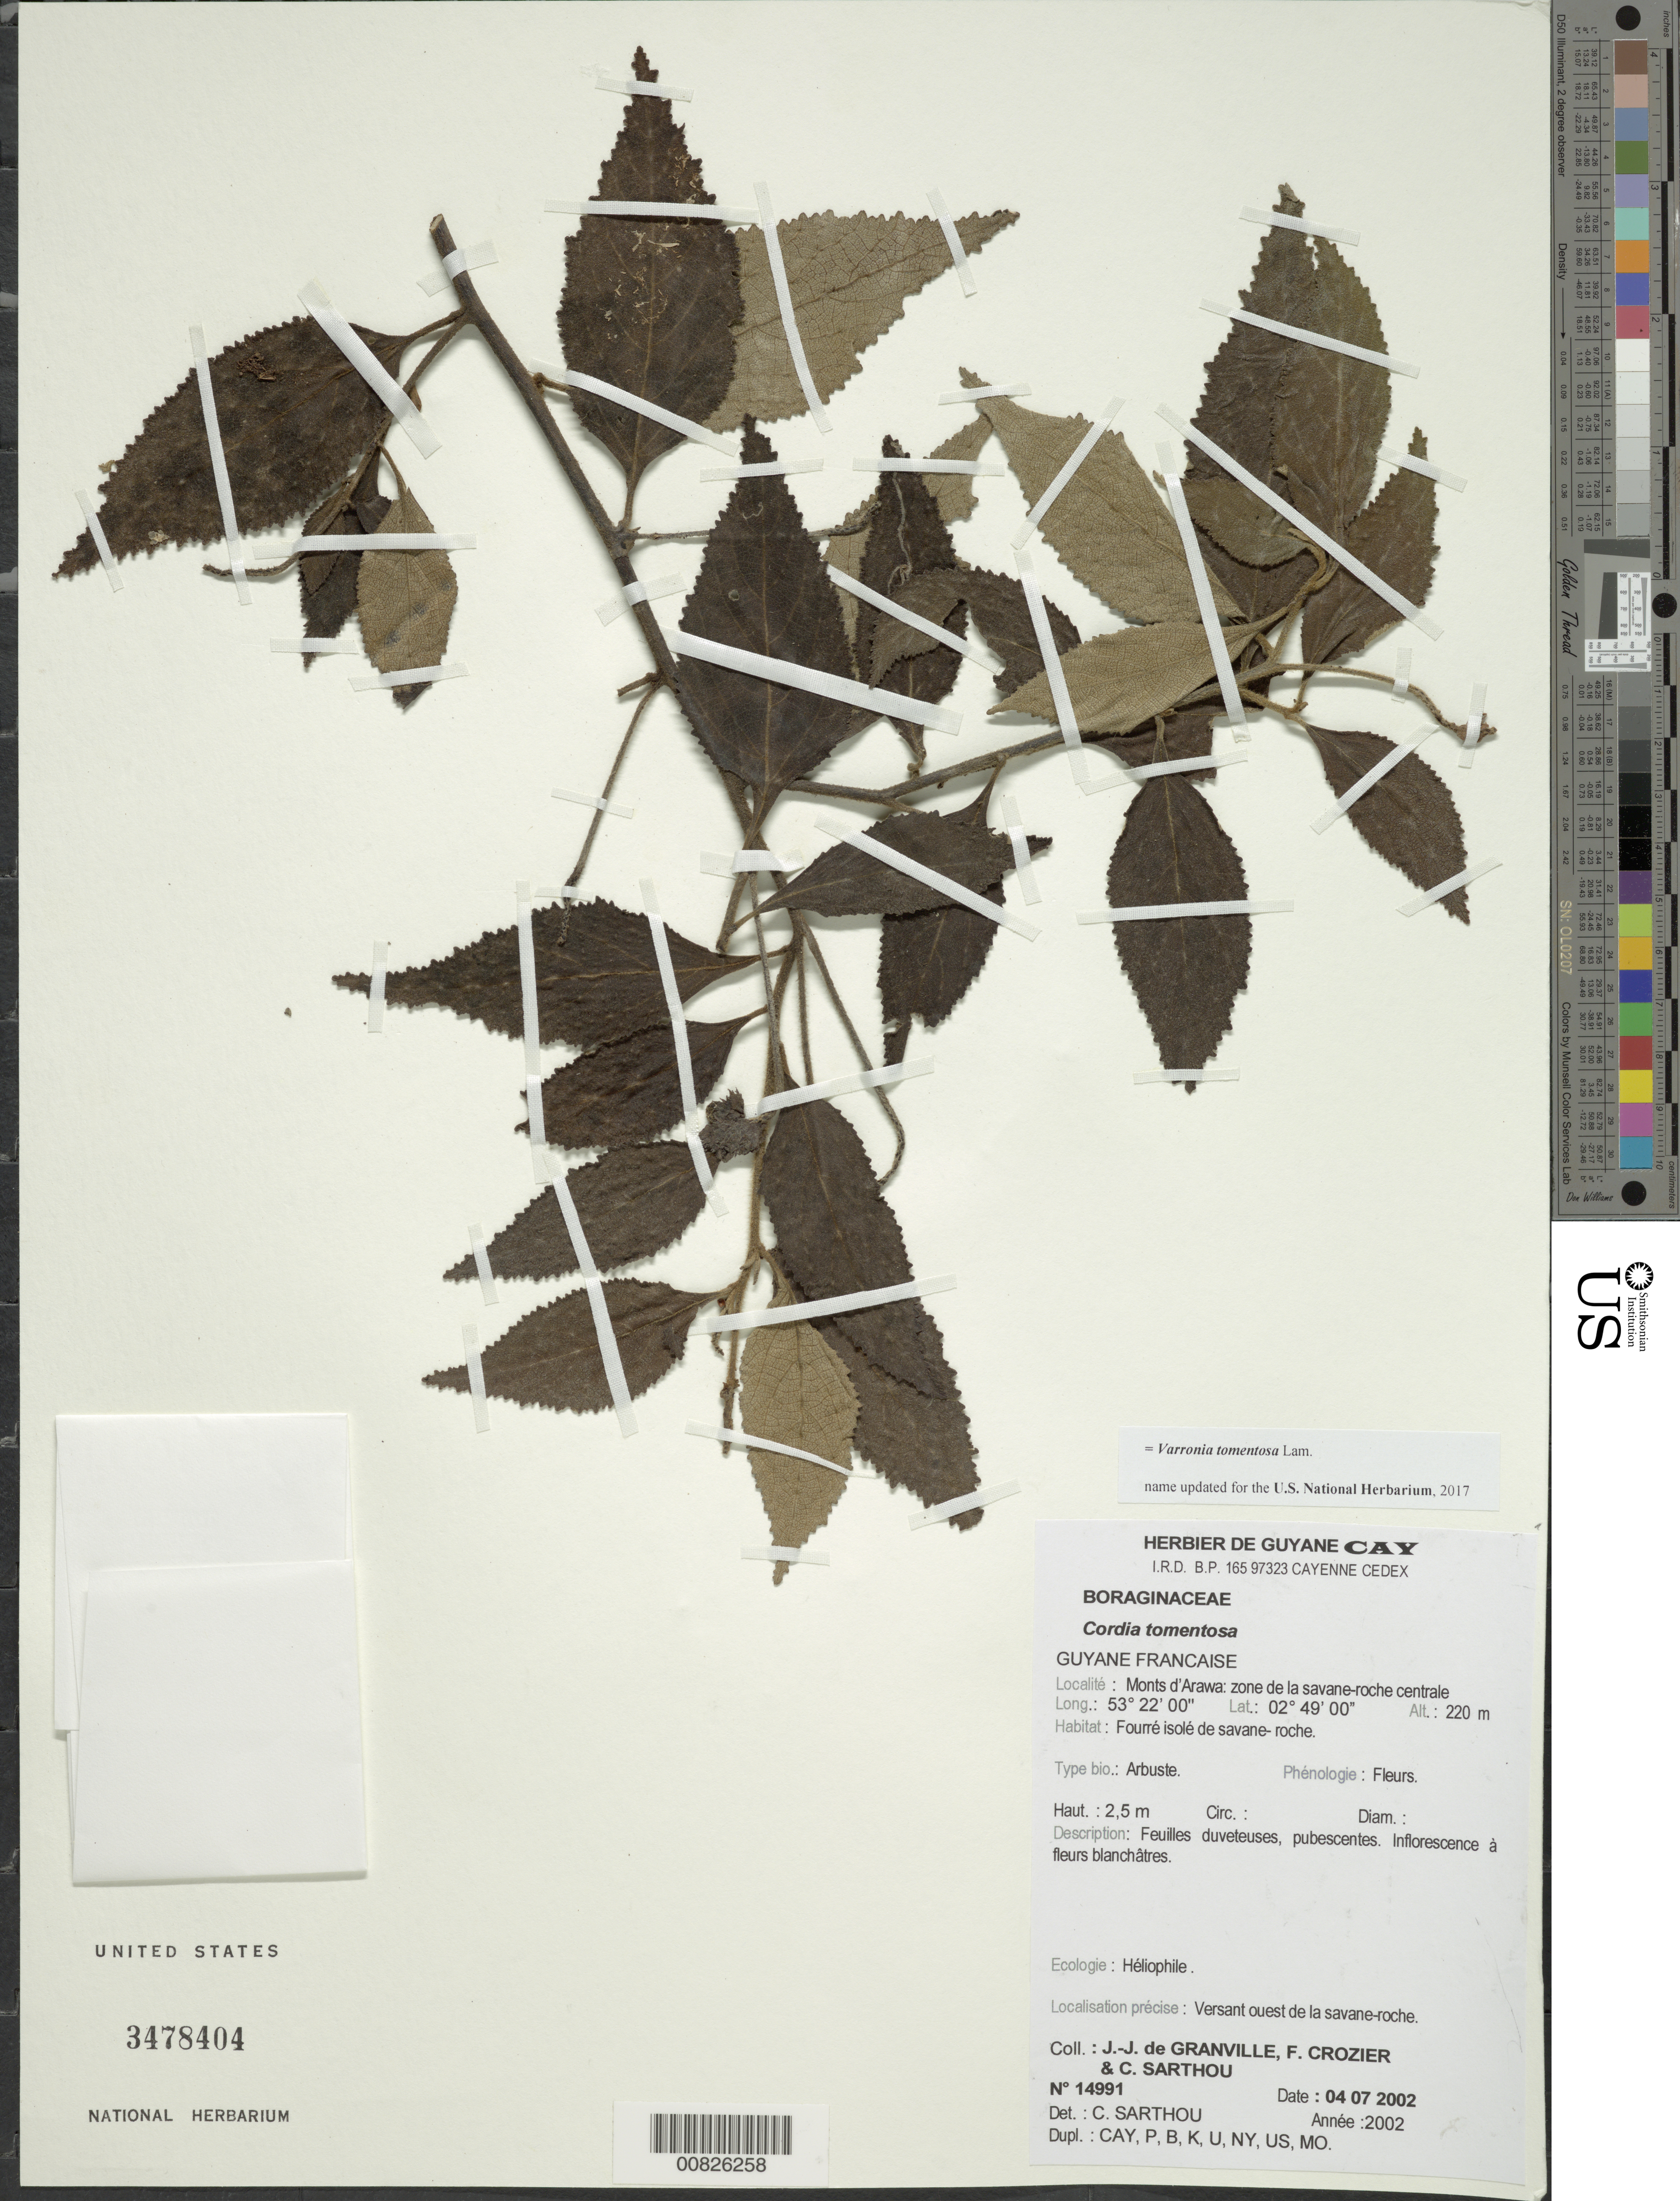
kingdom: Plantae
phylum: Tracheophyta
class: Magnoliopsida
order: Boraginales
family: Cordiaceae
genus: Cordia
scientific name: Cordia tomentosa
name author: (Lam.) Roem. & Schult.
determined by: Sarthou, C.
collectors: J.-J. de Granville, F. Crozier & C. Sarthou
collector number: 14991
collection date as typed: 4-Jul-02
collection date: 2002-07-04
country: French Guiana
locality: Monts d'Arawa, zone de la savane-roche centrale, versant ouest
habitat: Fourré isolé de savane-roche; heliophile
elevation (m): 220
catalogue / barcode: US 3478404